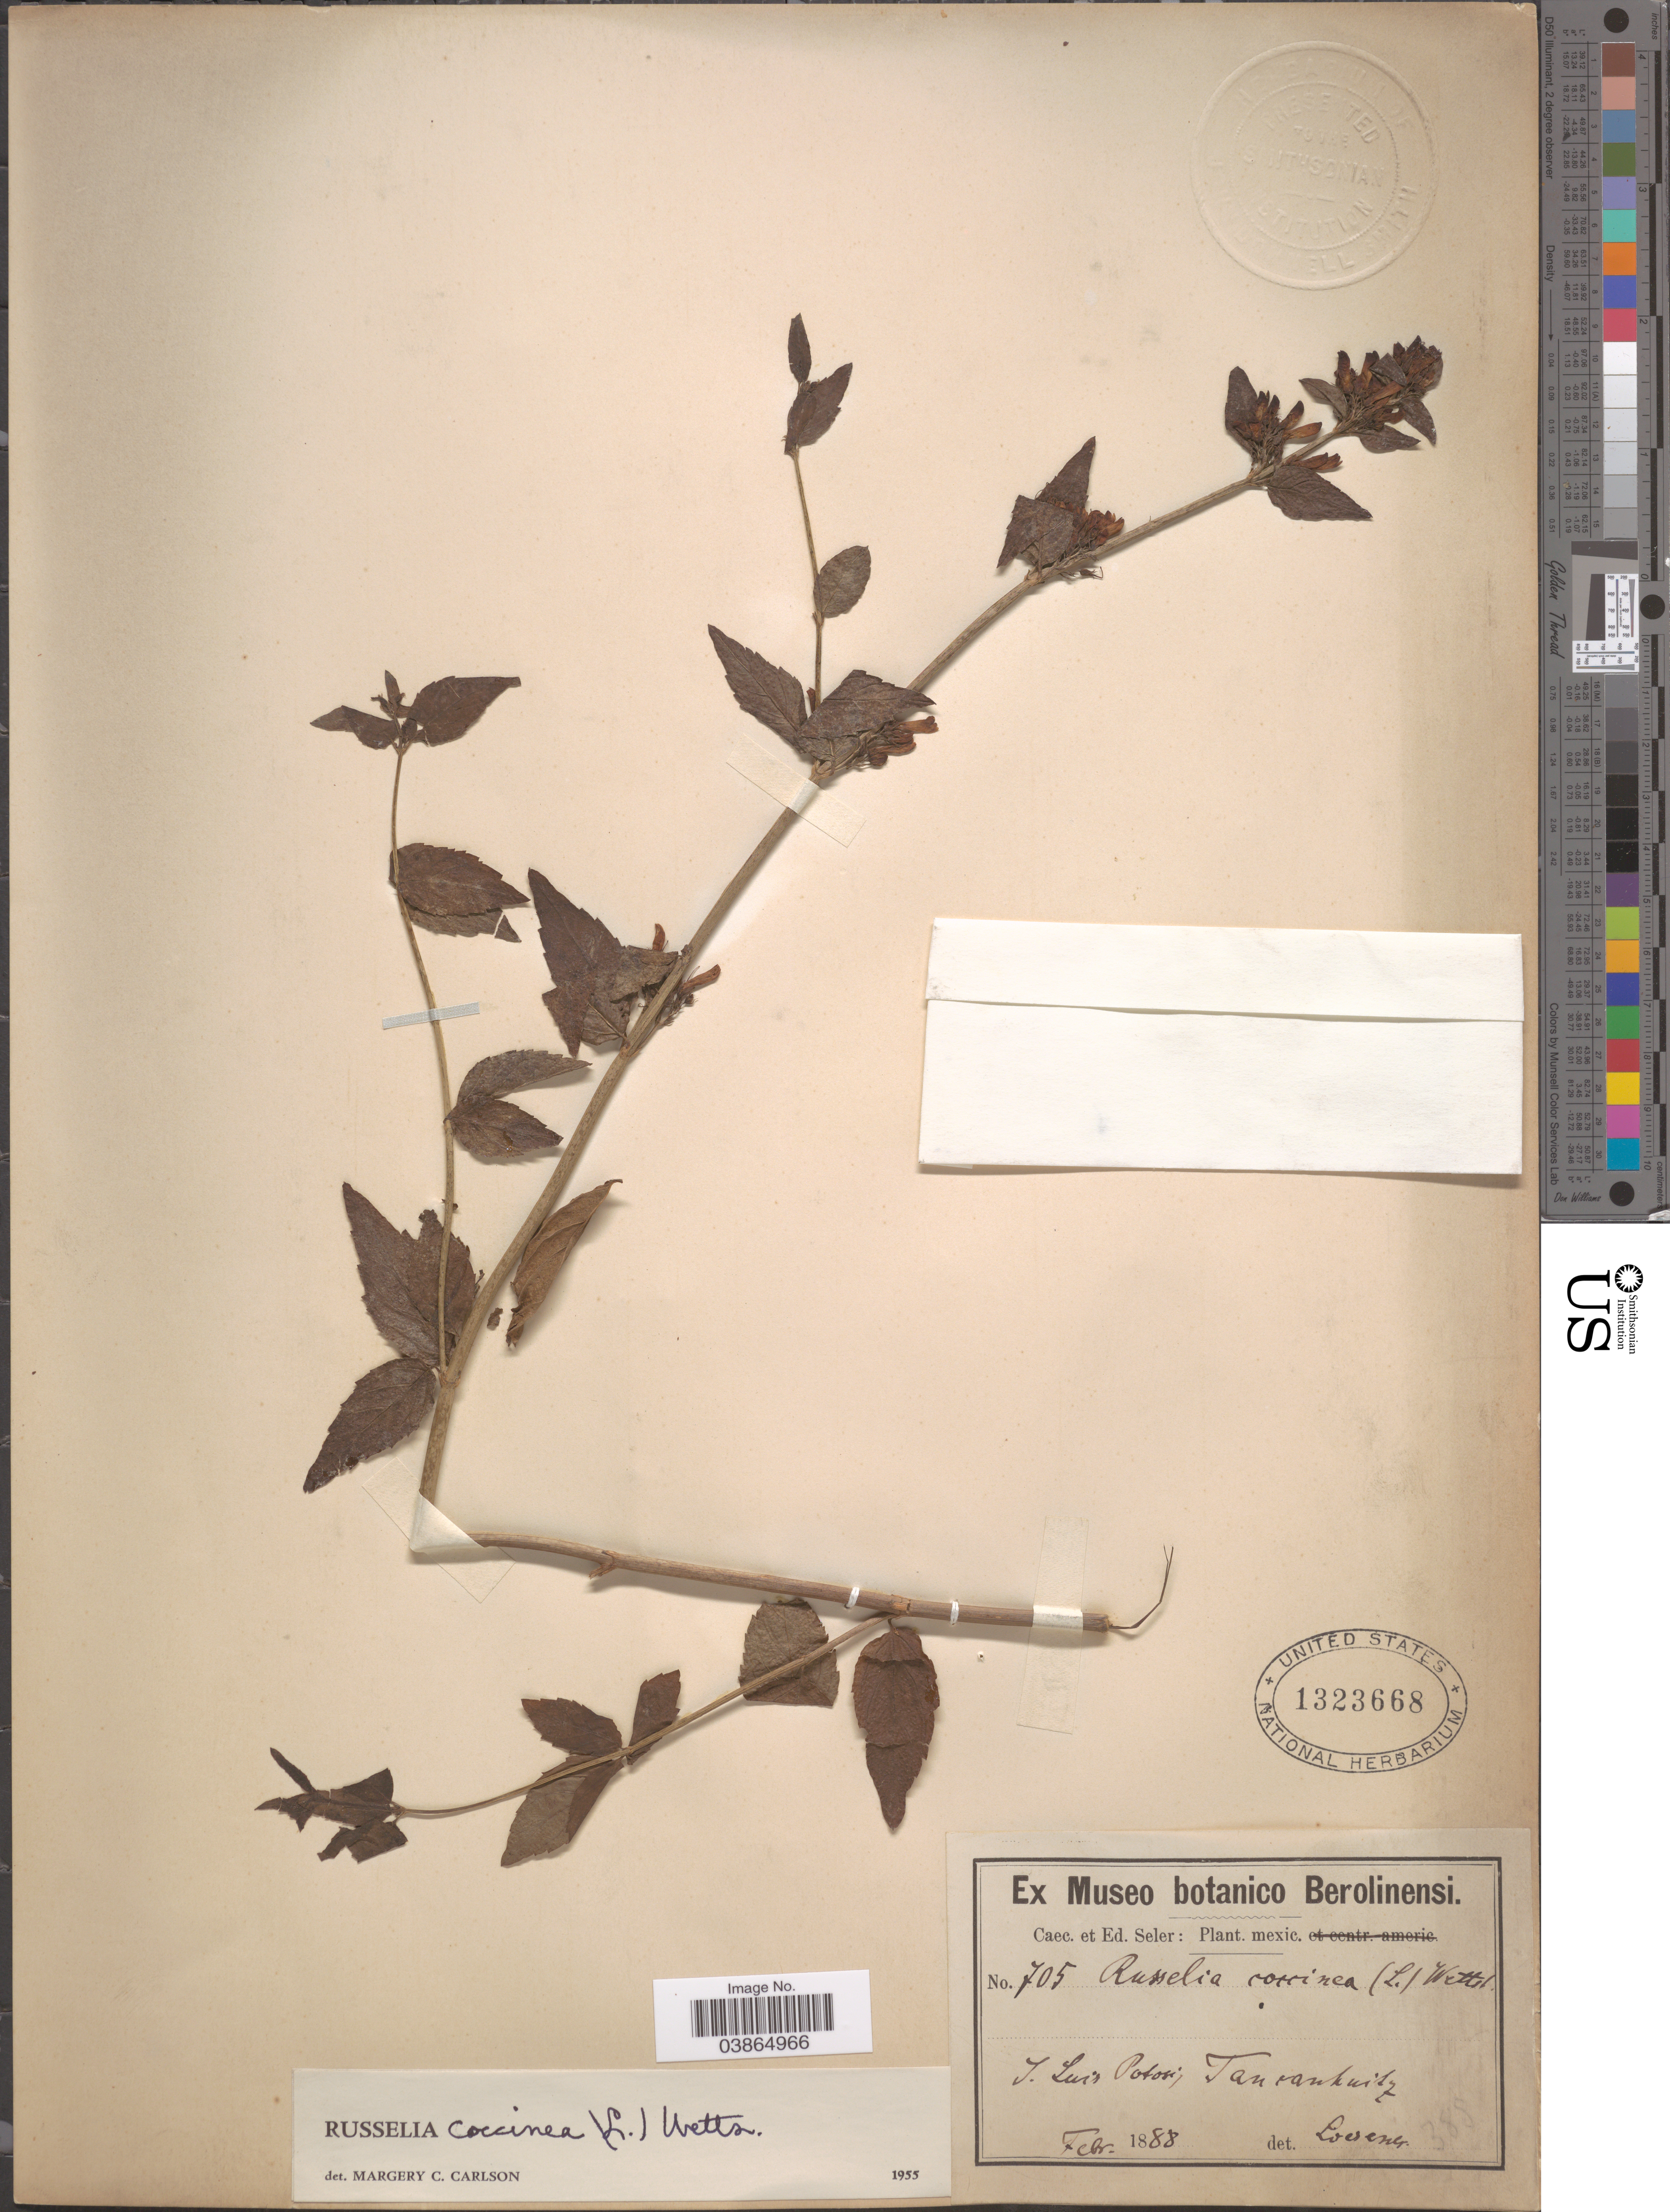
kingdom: Plantae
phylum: Tracheophyta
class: Magnoliopsida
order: Lamiales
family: Plantaginaceae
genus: Russelia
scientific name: Russelia coccinea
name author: (L.) Wettst.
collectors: ex Caec. et Ed Seler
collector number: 705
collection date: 1888-02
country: Mexico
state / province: San Luis Potosí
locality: Tancanhuitz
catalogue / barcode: US 1323668